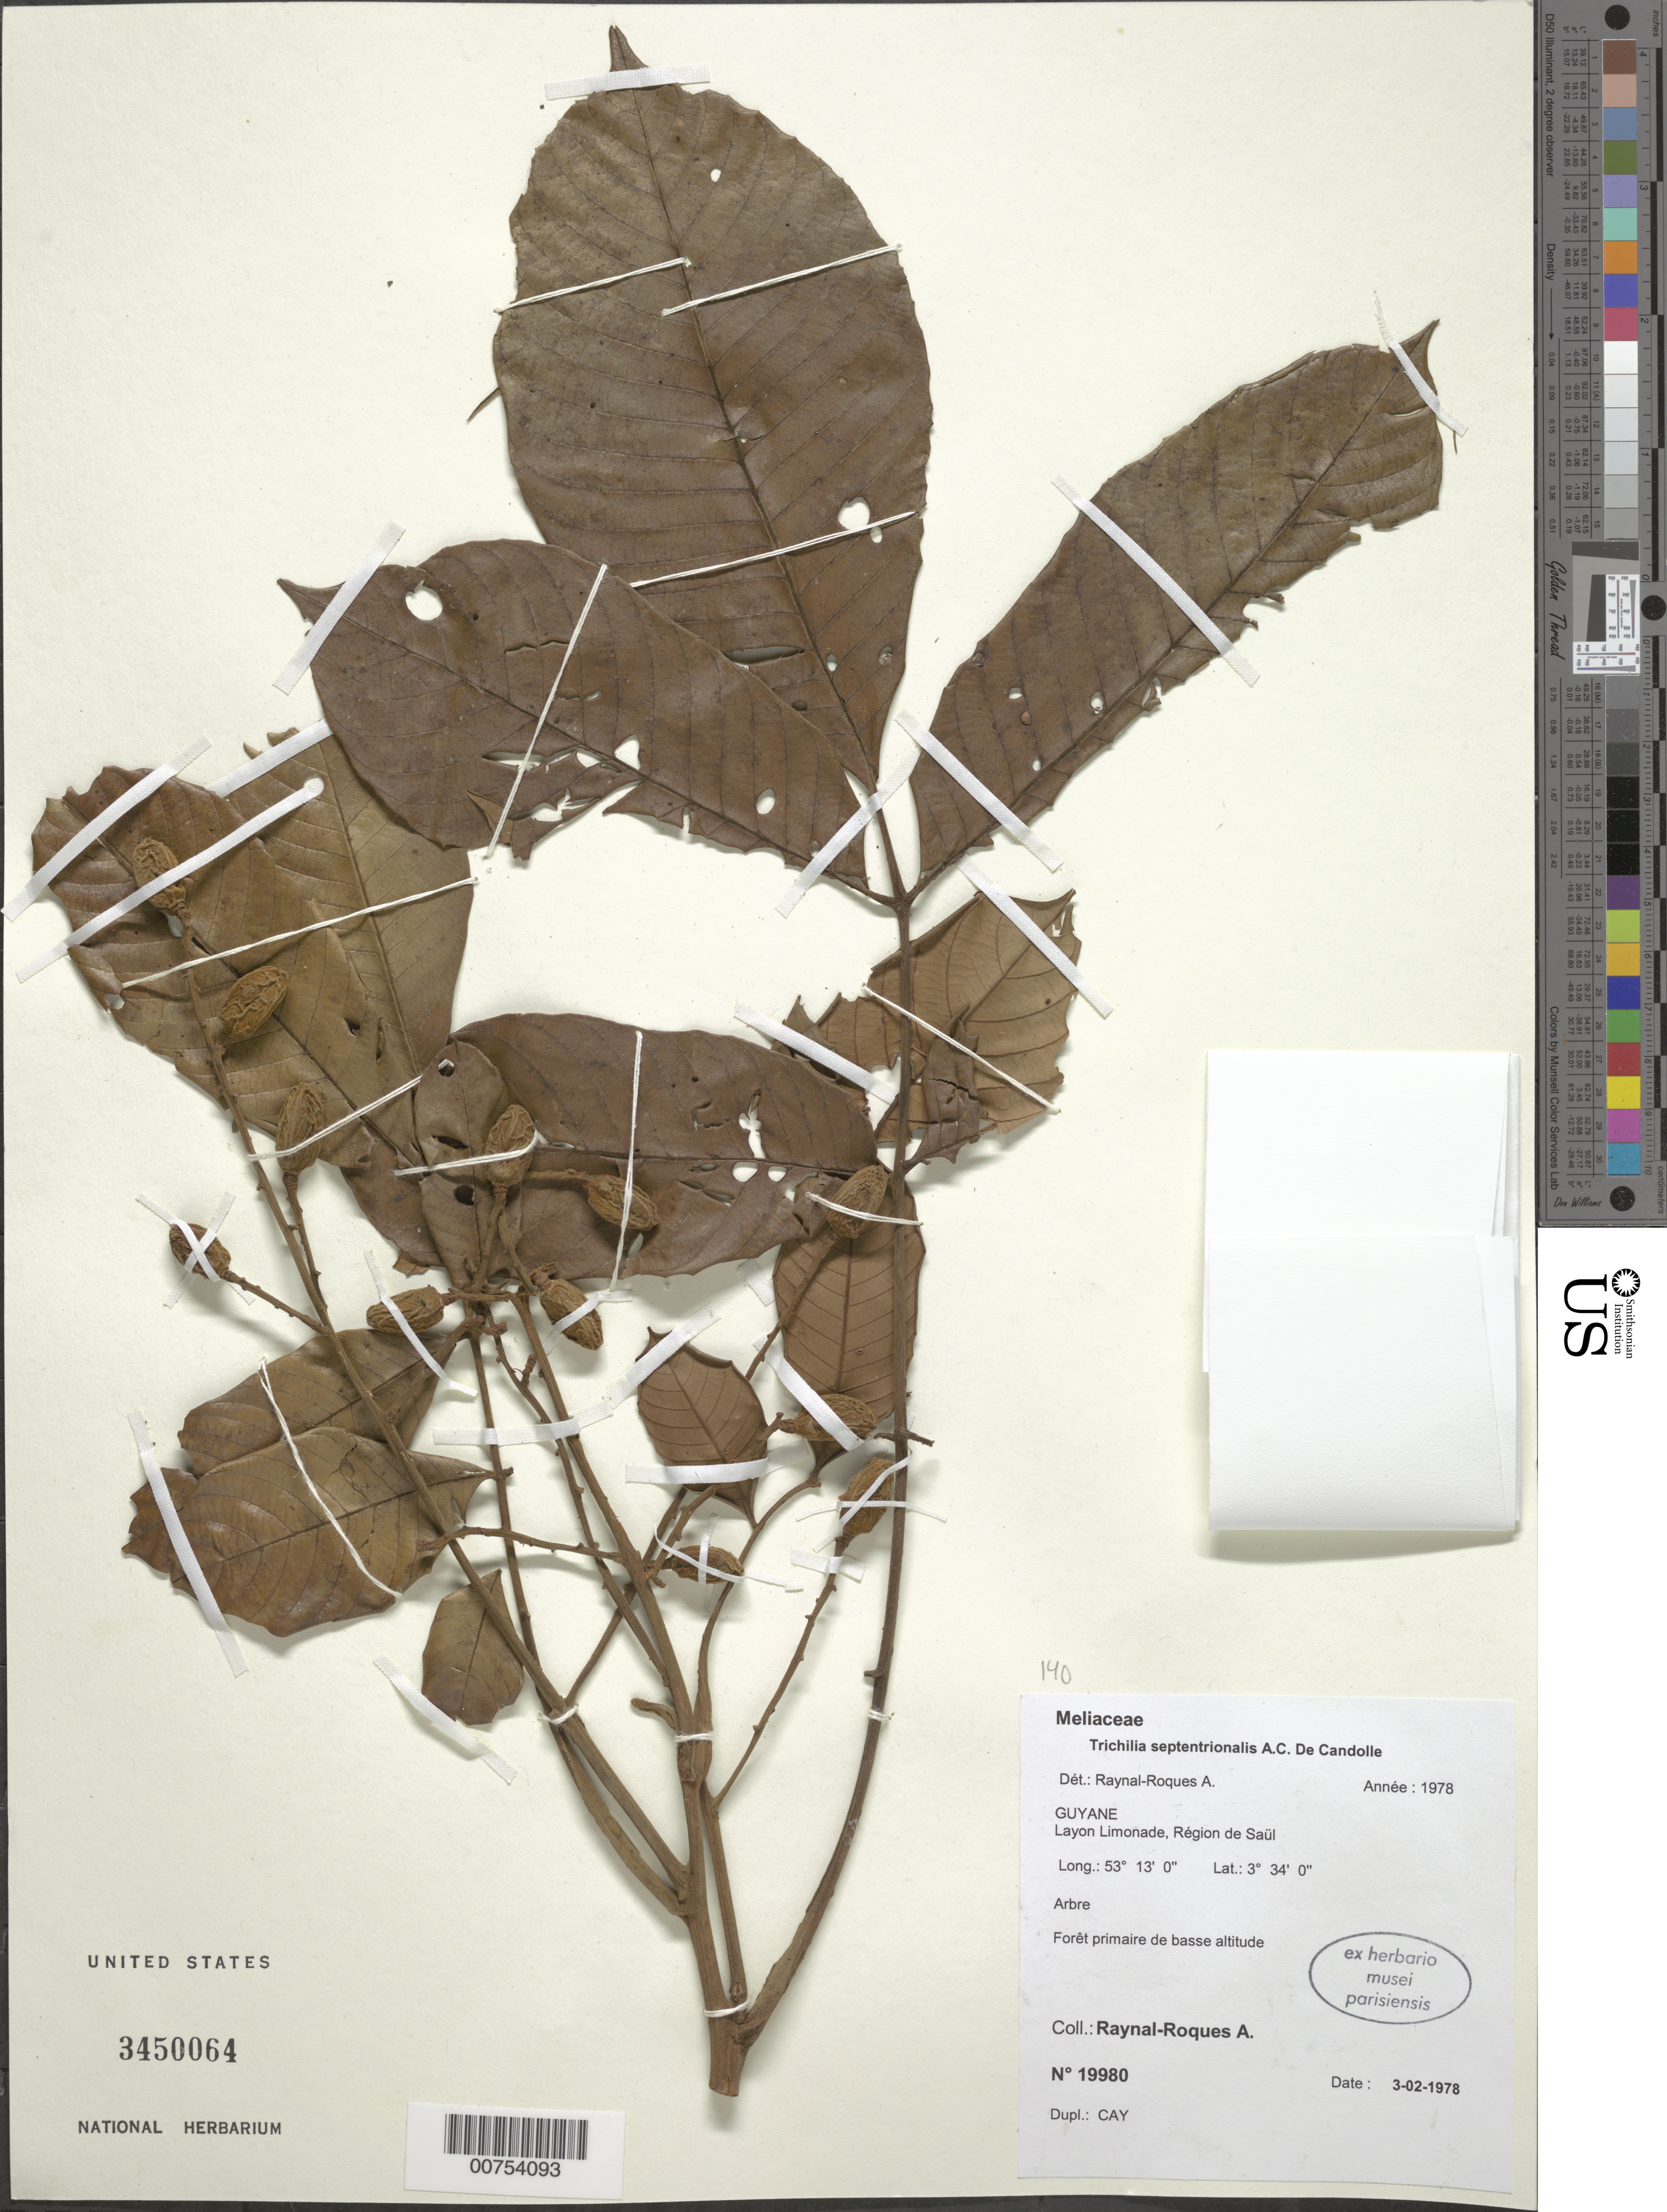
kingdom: Plantae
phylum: Tracheophyta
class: Magnoliopsida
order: Sapindales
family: Meliaceae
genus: Trichilia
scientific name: Trichilia septentrionalis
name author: C. DC.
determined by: Raynal, A. M.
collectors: A. M. Raynal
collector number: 19980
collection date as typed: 3-Feb-78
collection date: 1978-02-03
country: French Guiana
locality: Saül, Limonade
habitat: Low primary forest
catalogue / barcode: US 3450064